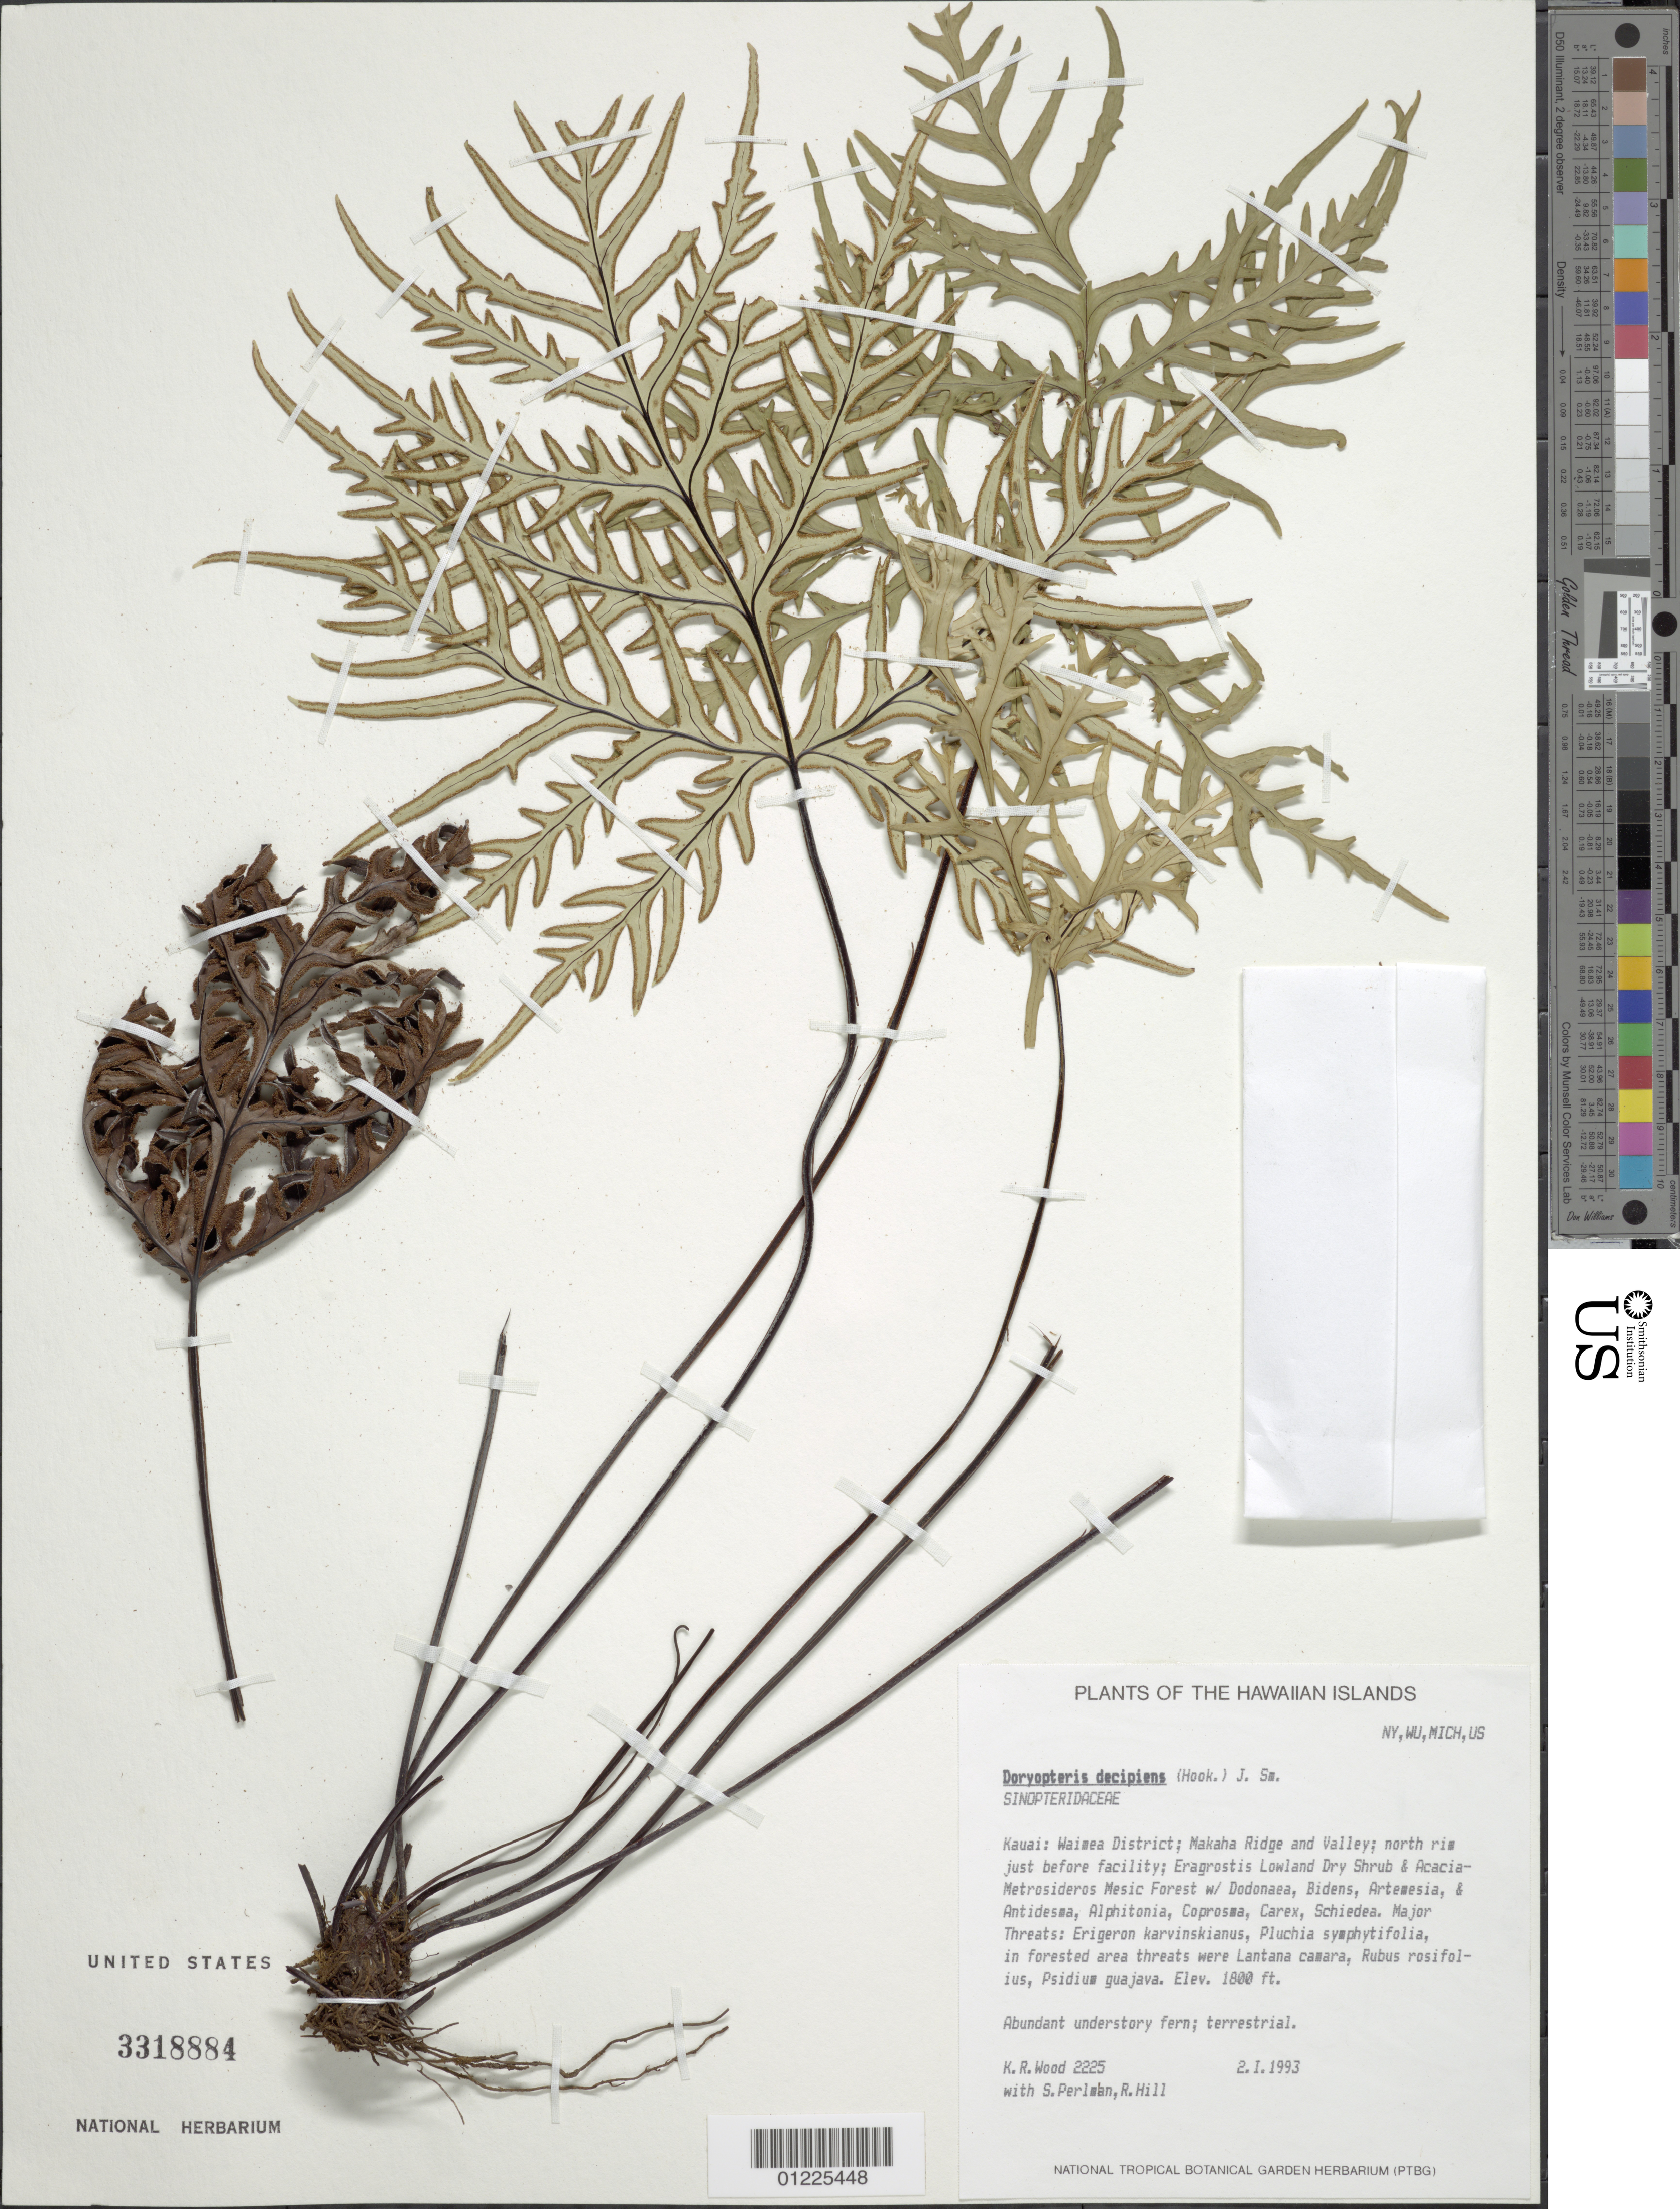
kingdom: Plantae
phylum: Tracheophyta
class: Polypodiopsida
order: Polypodiales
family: Pteridaceae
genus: Doryopteris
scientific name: Doryopteris decipiens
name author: (Hook.) J. Sm.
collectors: K. R. Wood, S. P. Perlman & R. Hill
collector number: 2225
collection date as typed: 2 Jan 1993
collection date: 1993-01-02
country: United States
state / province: Hawaii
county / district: Kauai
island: Kaua'i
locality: Waimea Dist., Makaha Ridge and Valley, N rim just before facility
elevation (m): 549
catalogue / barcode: US 3318884